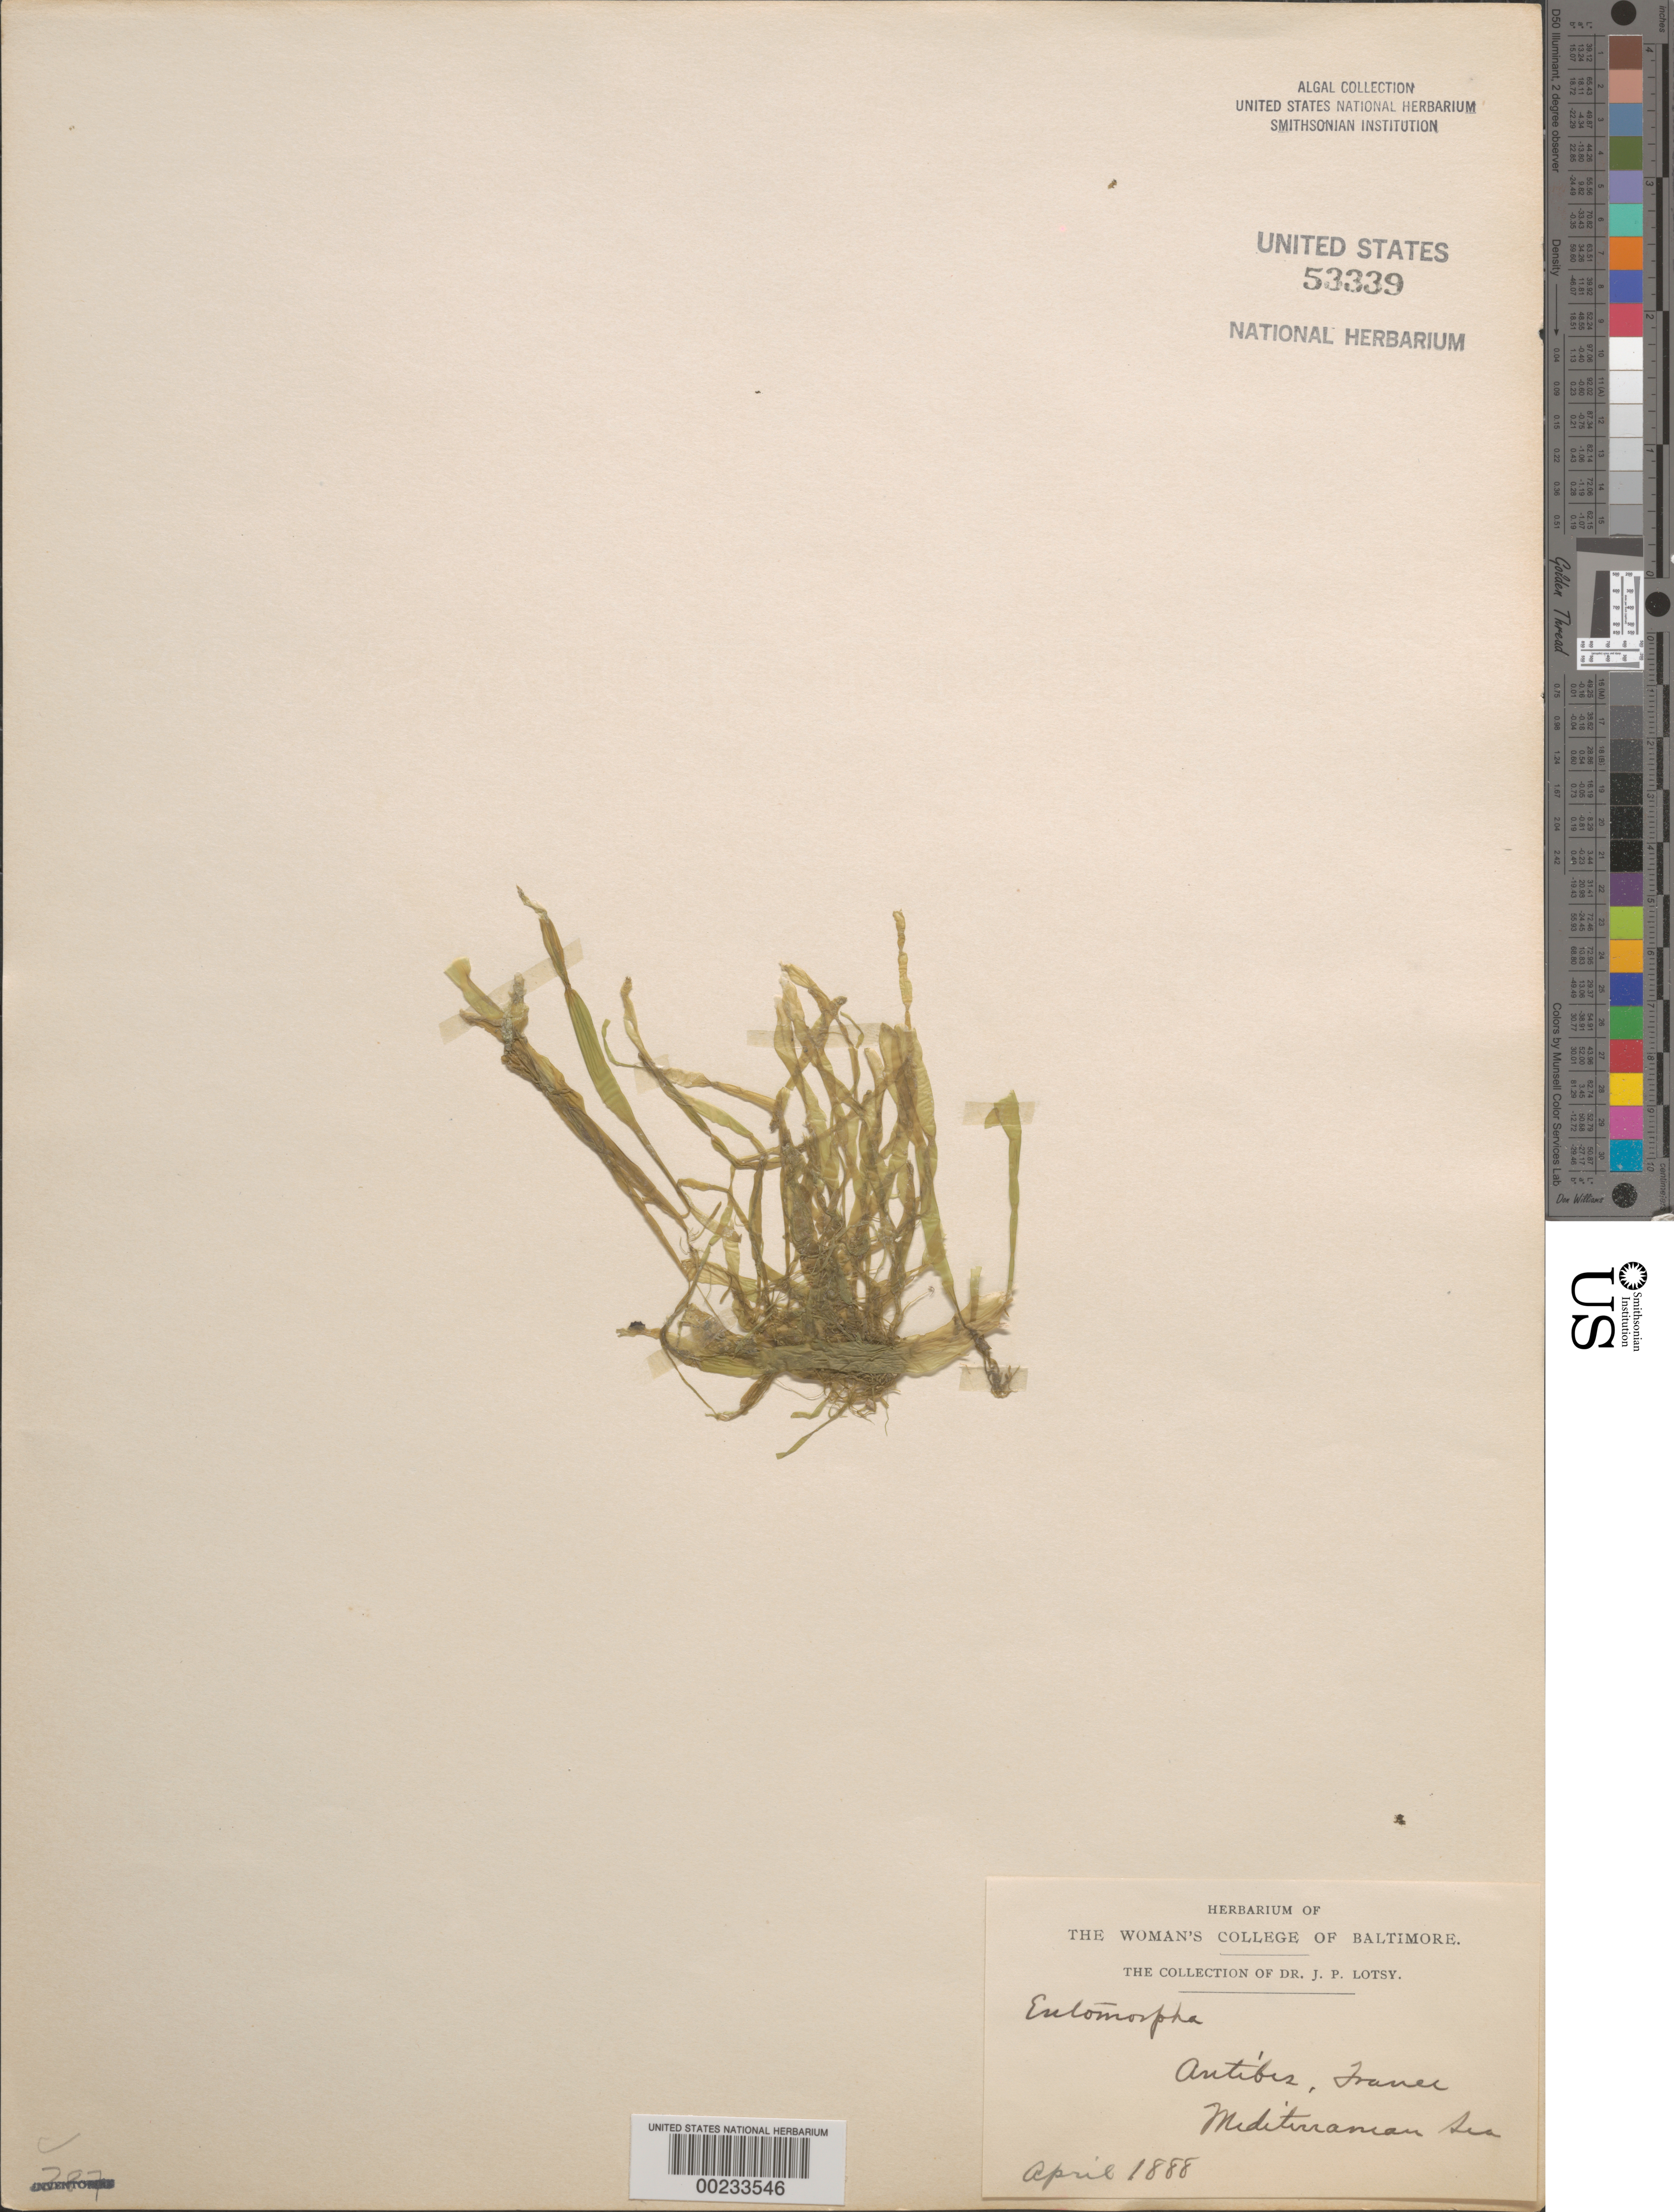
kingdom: Plantae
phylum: Chlorophyta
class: Ulvophyceae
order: Ulvales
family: Ulvaceae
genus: Ulva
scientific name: Ulva sp.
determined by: Algae name updating Project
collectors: J. Lotsy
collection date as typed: Apr 1888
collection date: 1888-04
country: France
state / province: Provence-Alpes-Côte d'Azur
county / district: Alpes-Maritimes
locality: Antibes, Mediterranean Sea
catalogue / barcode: US 53339